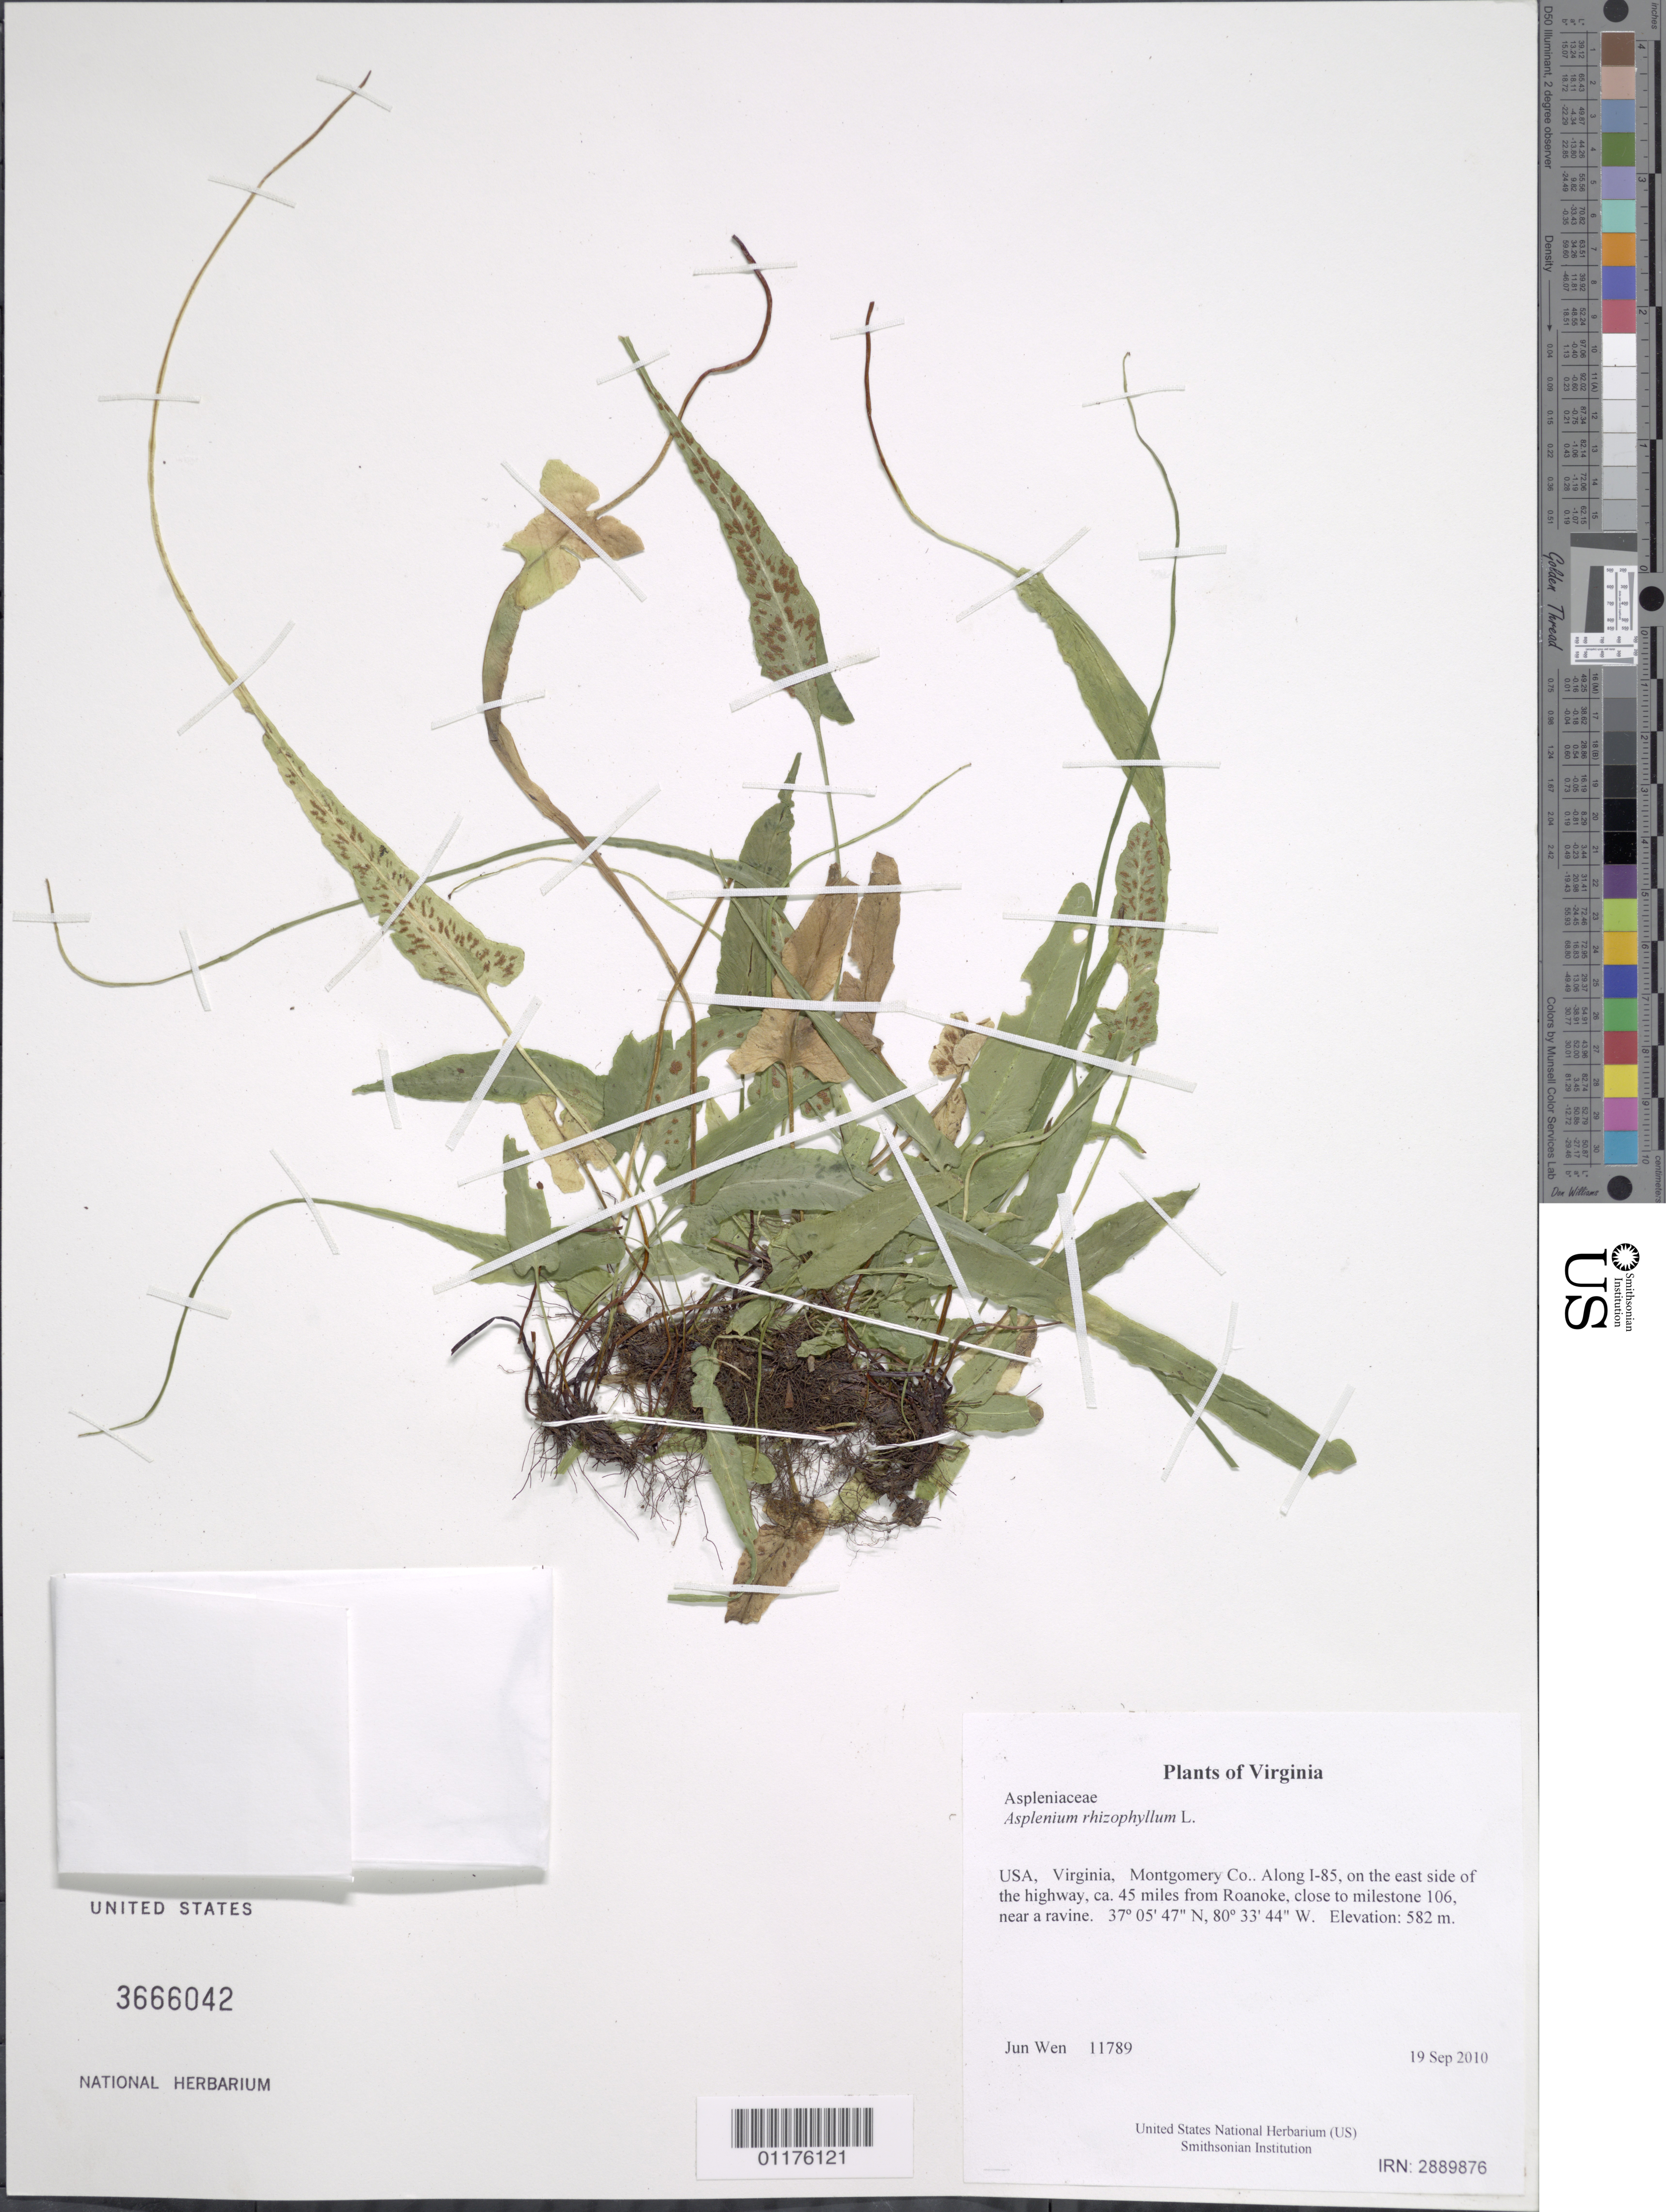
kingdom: Plantae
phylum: Tracheophyta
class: Polypodiopsida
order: Polypodiales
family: Aspleniaceae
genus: Asplenium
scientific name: Asplenium rhizophyllum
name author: L.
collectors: J. Wen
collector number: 11789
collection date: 2010-09-19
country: United States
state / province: Virginia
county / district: Montgomery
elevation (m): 582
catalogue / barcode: US 3666042